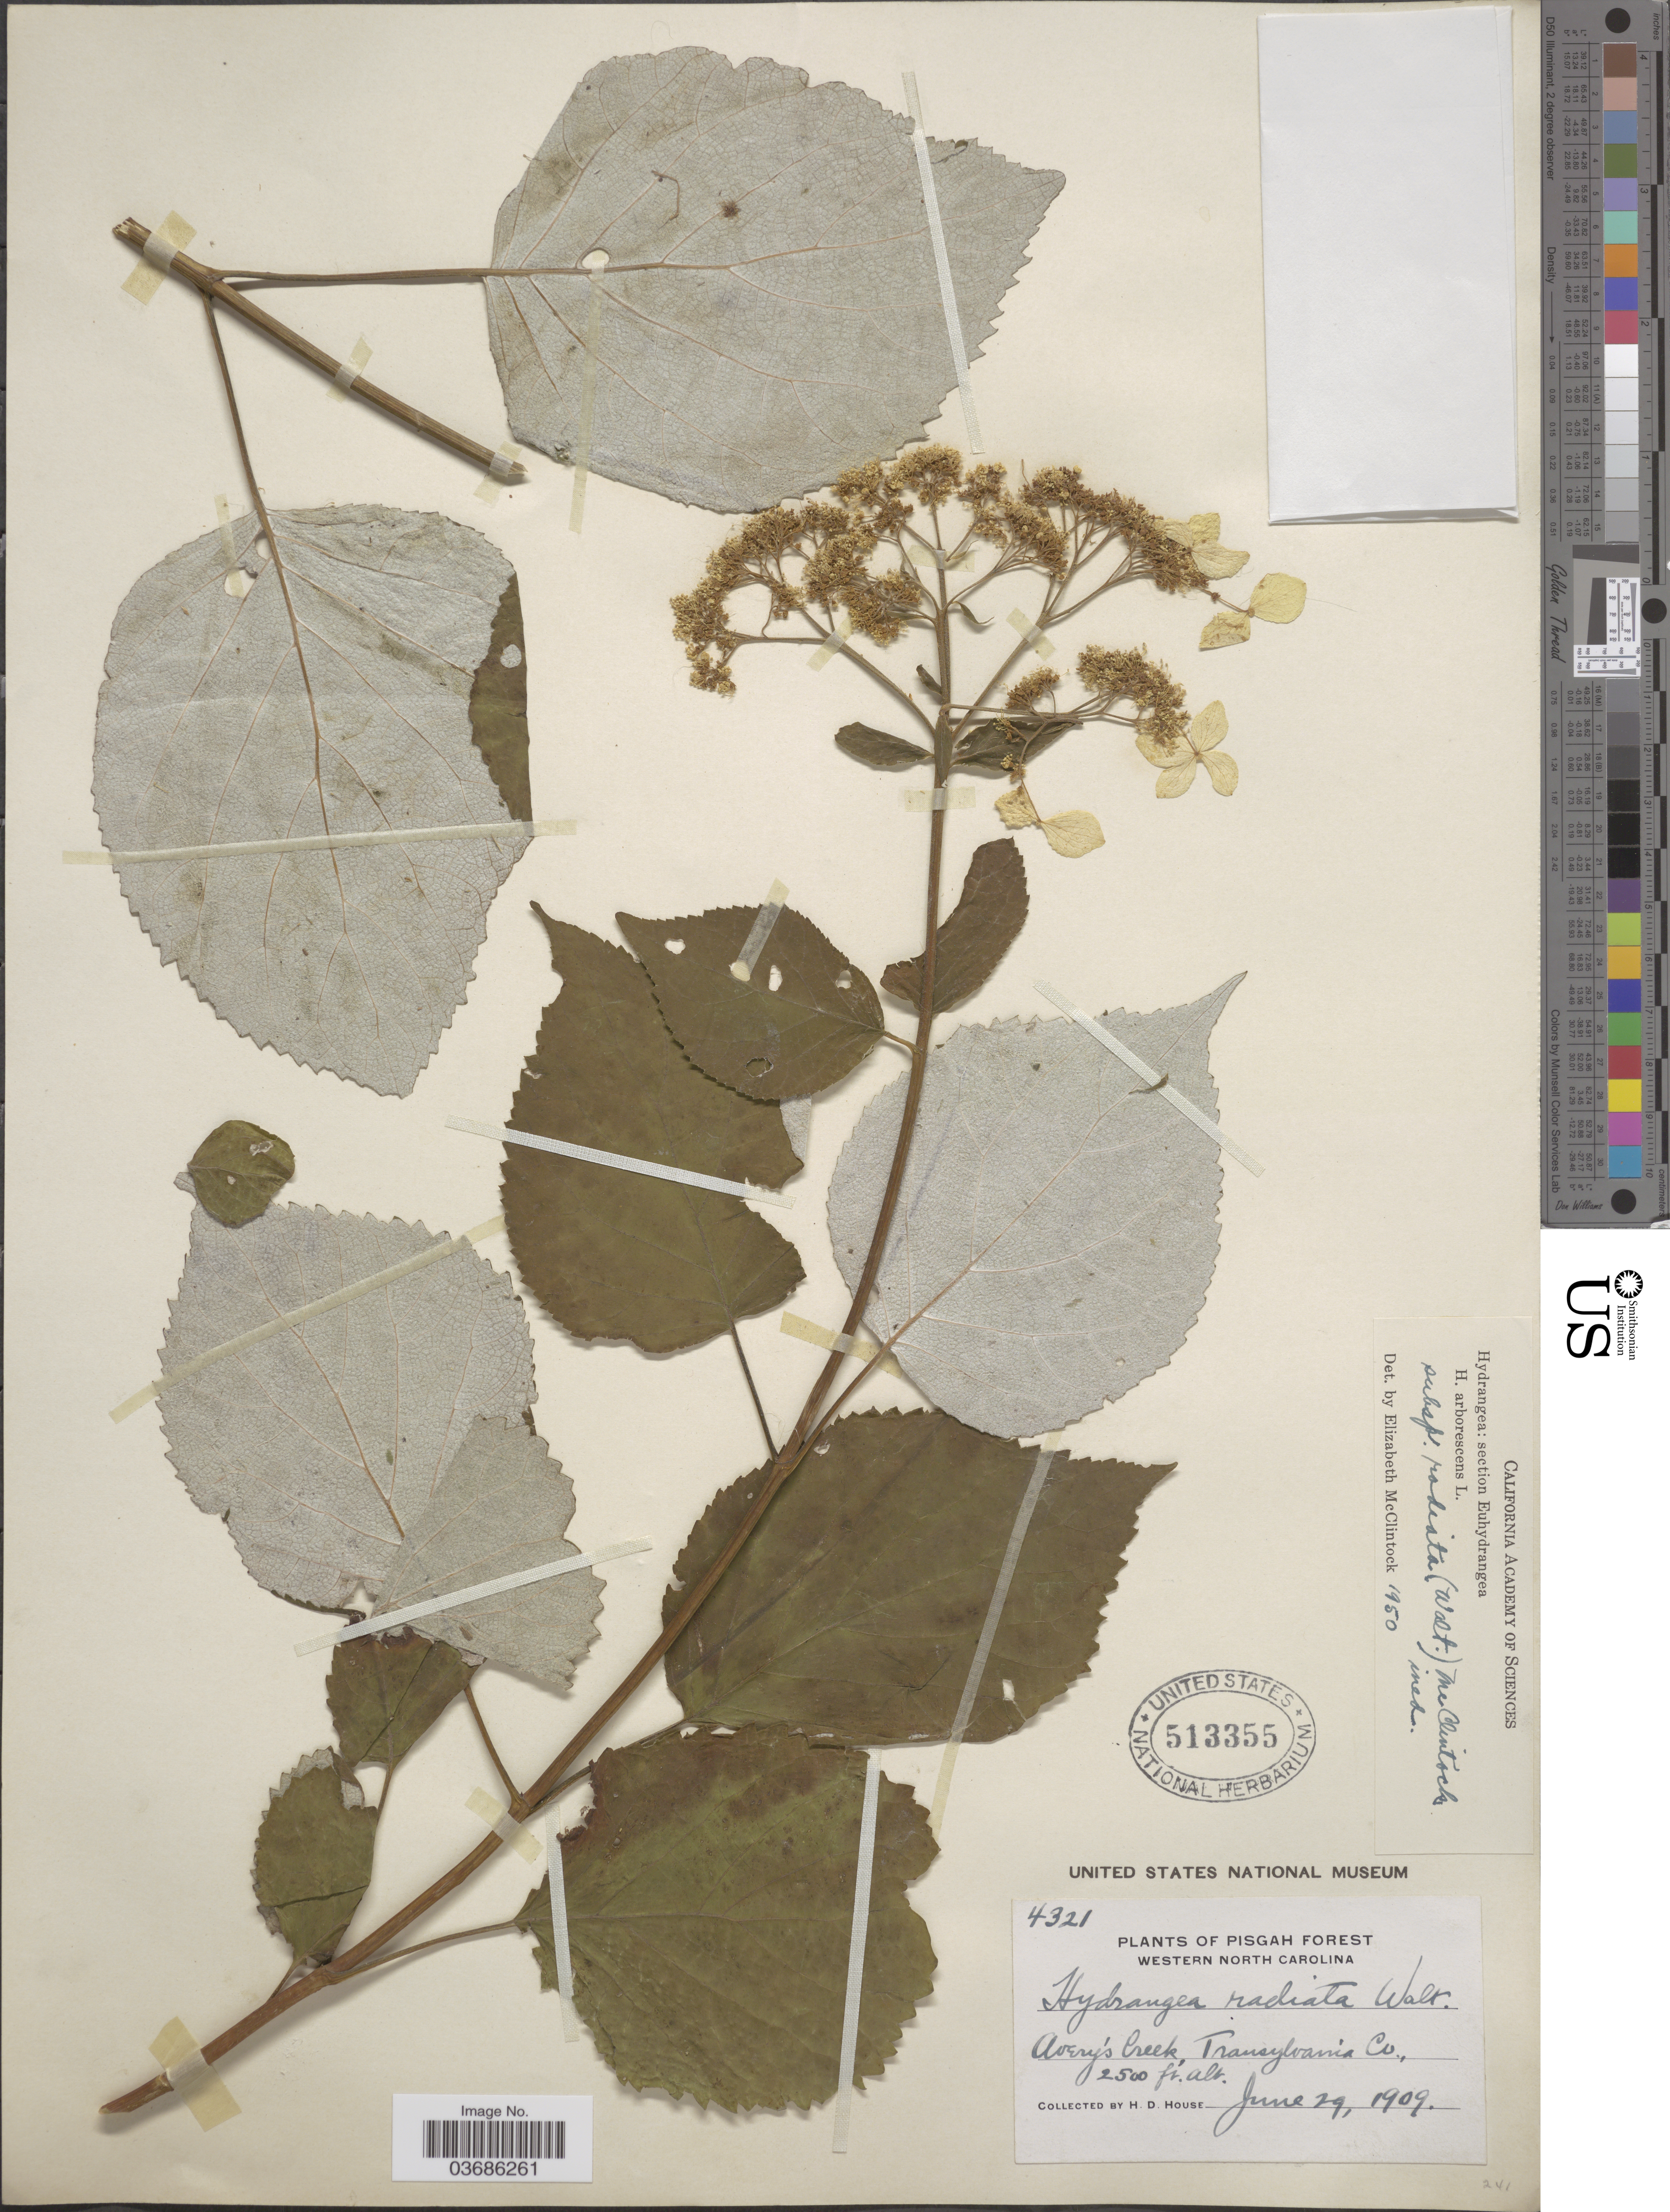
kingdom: Plantae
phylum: Tracheophyta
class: Magnoliopsida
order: Cornales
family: Hydrangeaceae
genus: Hydrangea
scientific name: Hydrangea arborescens subsp. radiata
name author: (Walter) E. M. McClint.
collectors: H. D. House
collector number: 4321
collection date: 1909-06-29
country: United States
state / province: North Carolina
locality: Pisgah Forest. Western North Carolina. Avery's Creek, Transylvania Co.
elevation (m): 762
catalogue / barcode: US 513355